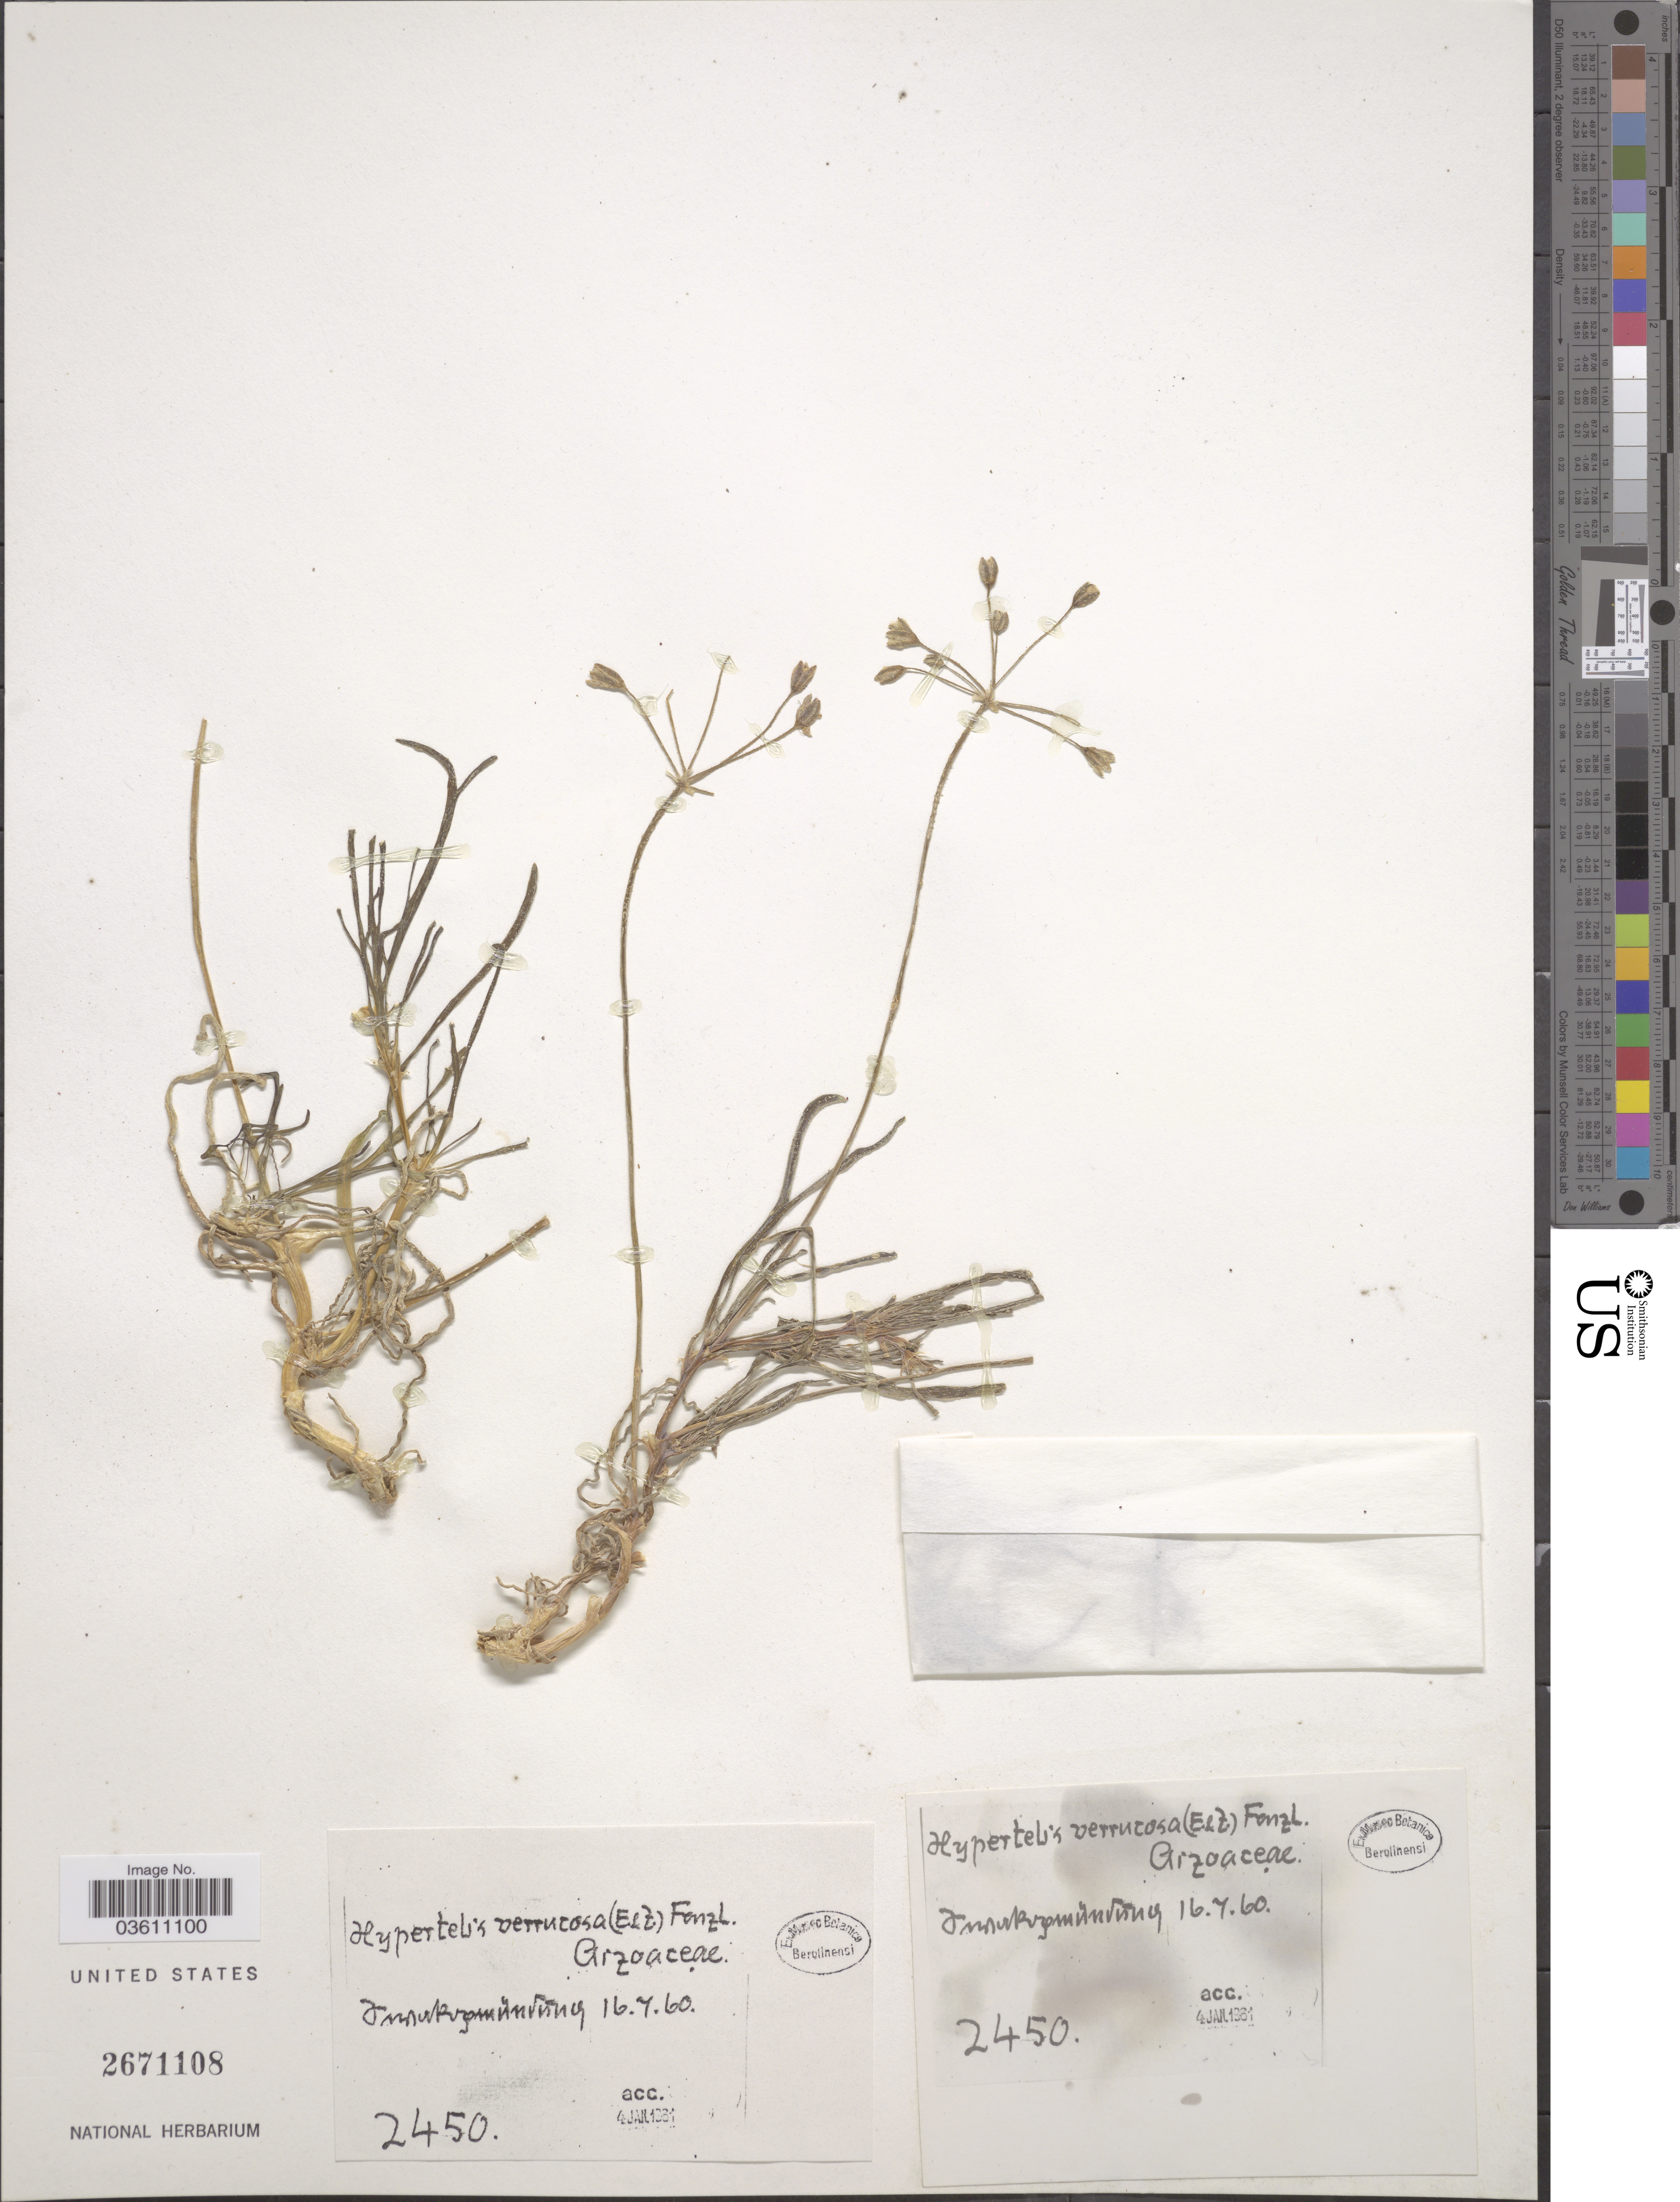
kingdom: Plantae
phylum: Tracheophyta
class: Magnoliopsida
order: Caryophyllales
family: Kewaceae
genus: Kewa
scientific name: Kewa salsoloides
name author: (Burch.) Christenh.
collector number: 2450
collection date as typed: Transcribed d/m/y: 16/7/60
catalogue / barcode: US 2671108